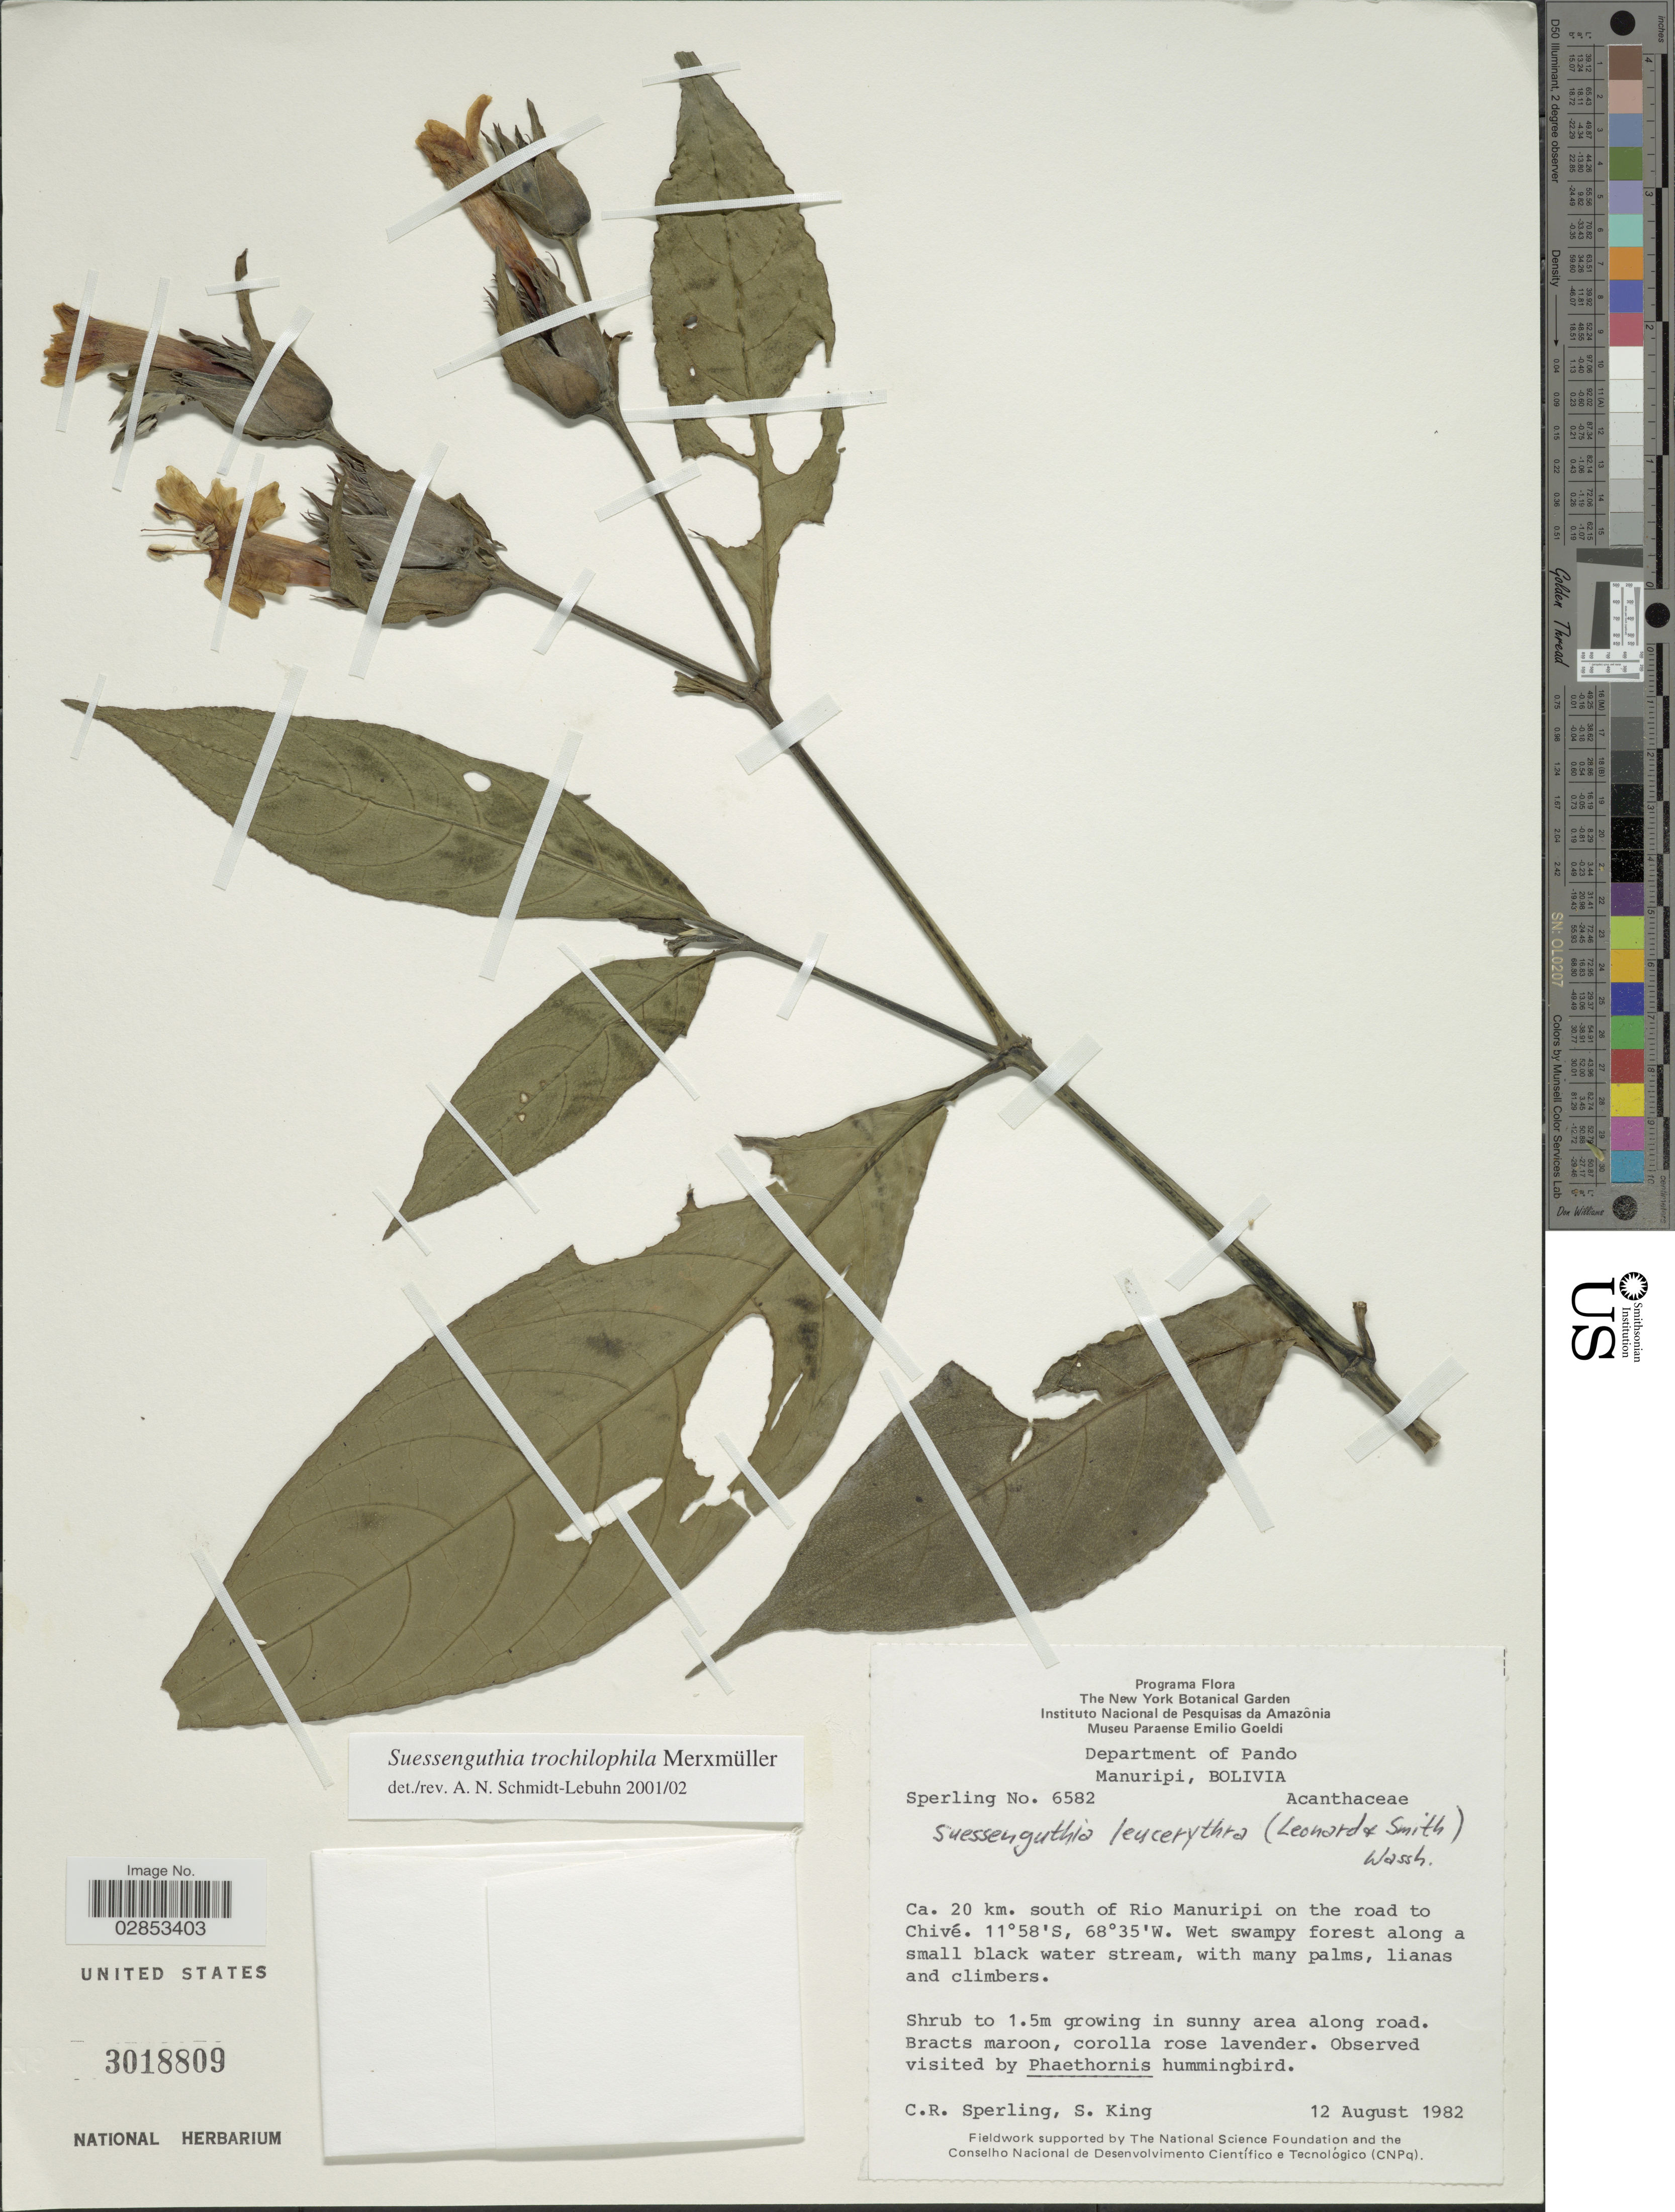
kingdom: Plantae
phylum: Tracheophyta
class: Magnoliopsida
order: Lamiales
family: Acanthaceae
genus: Suessenguthia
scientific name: Suessenguthia trochilophila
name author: Merxm.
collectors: C. R. Sperling & S. King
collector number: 6582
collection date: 1982-08-12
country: Bolivia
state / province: Pando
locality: Department of Pando. Manuripi. Ca. 20 km. south of Rio Manuripi on the road to Chivé.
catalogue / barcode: US 3018809